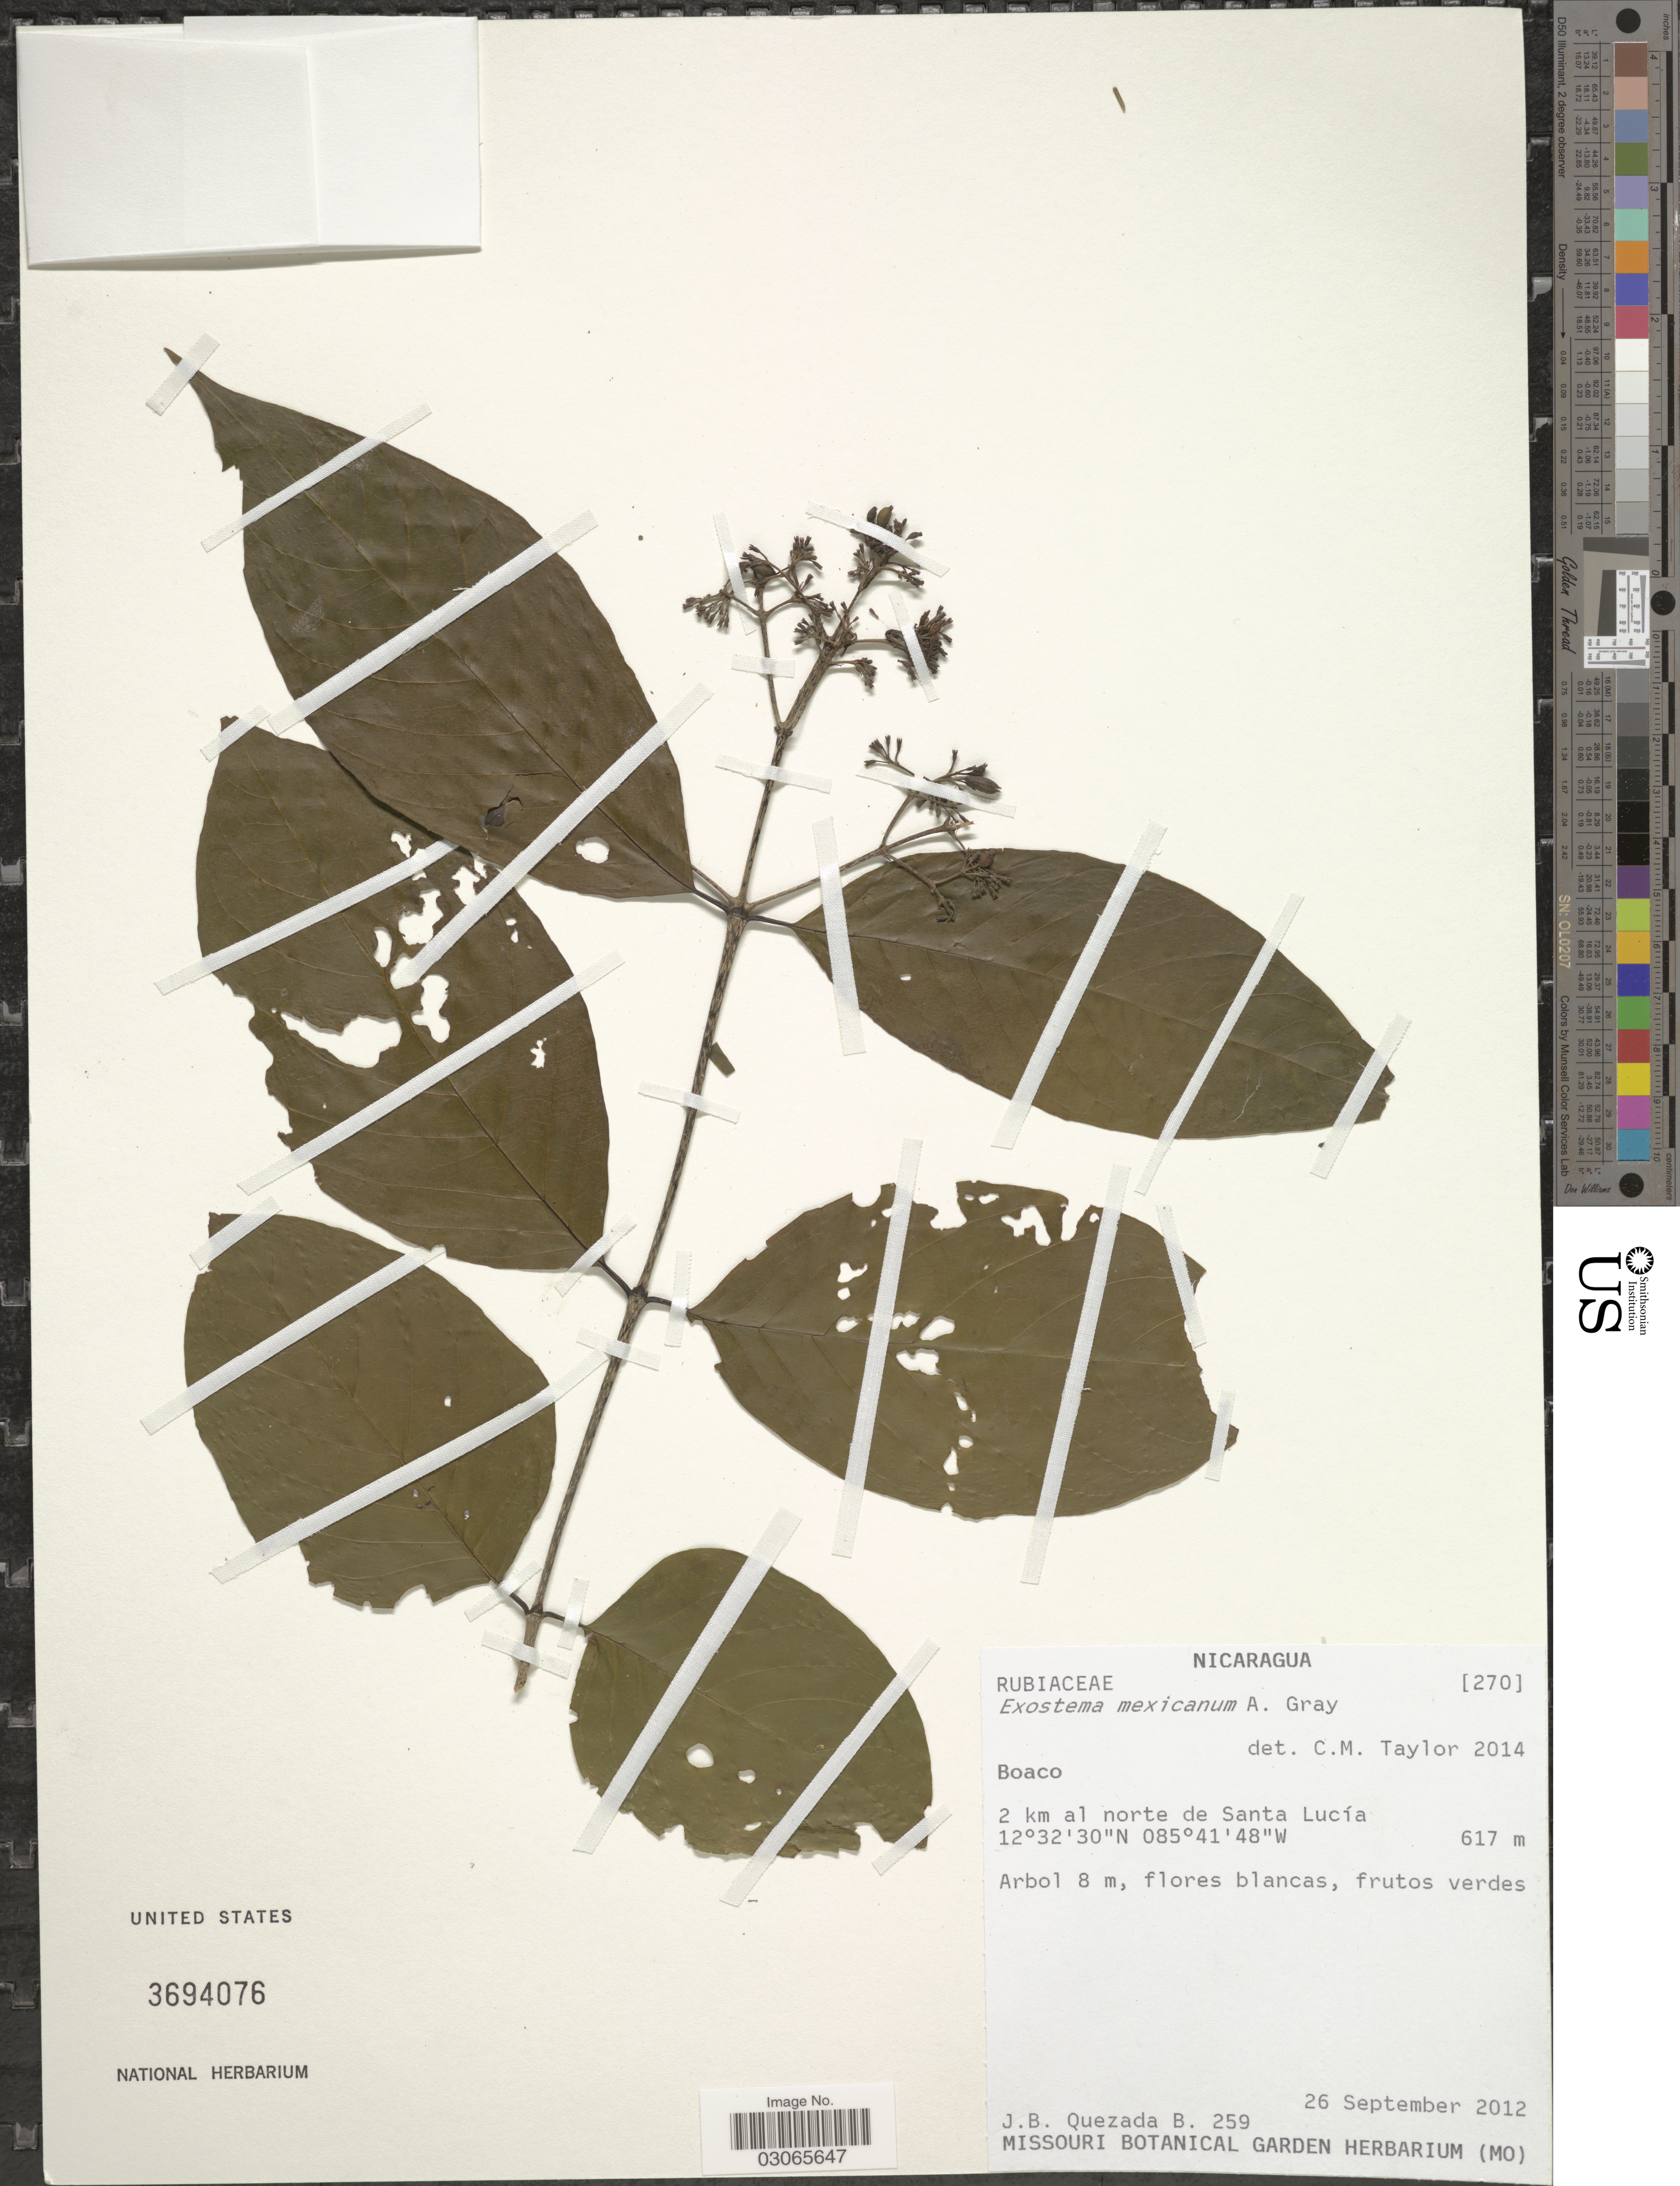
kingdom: Plantae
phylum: Tracheophyta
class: Magnoliopsida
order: Gentianales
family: Rubiaceae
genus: Exostema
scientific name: Exostema mexicanum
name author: A. Gray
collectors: J. Quezada B.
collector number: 259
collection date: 2012-09-26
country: Nicaragua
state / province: Boaco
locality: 2 km al norte de Santa Lucía.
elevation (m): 617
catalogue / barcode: US 3694076